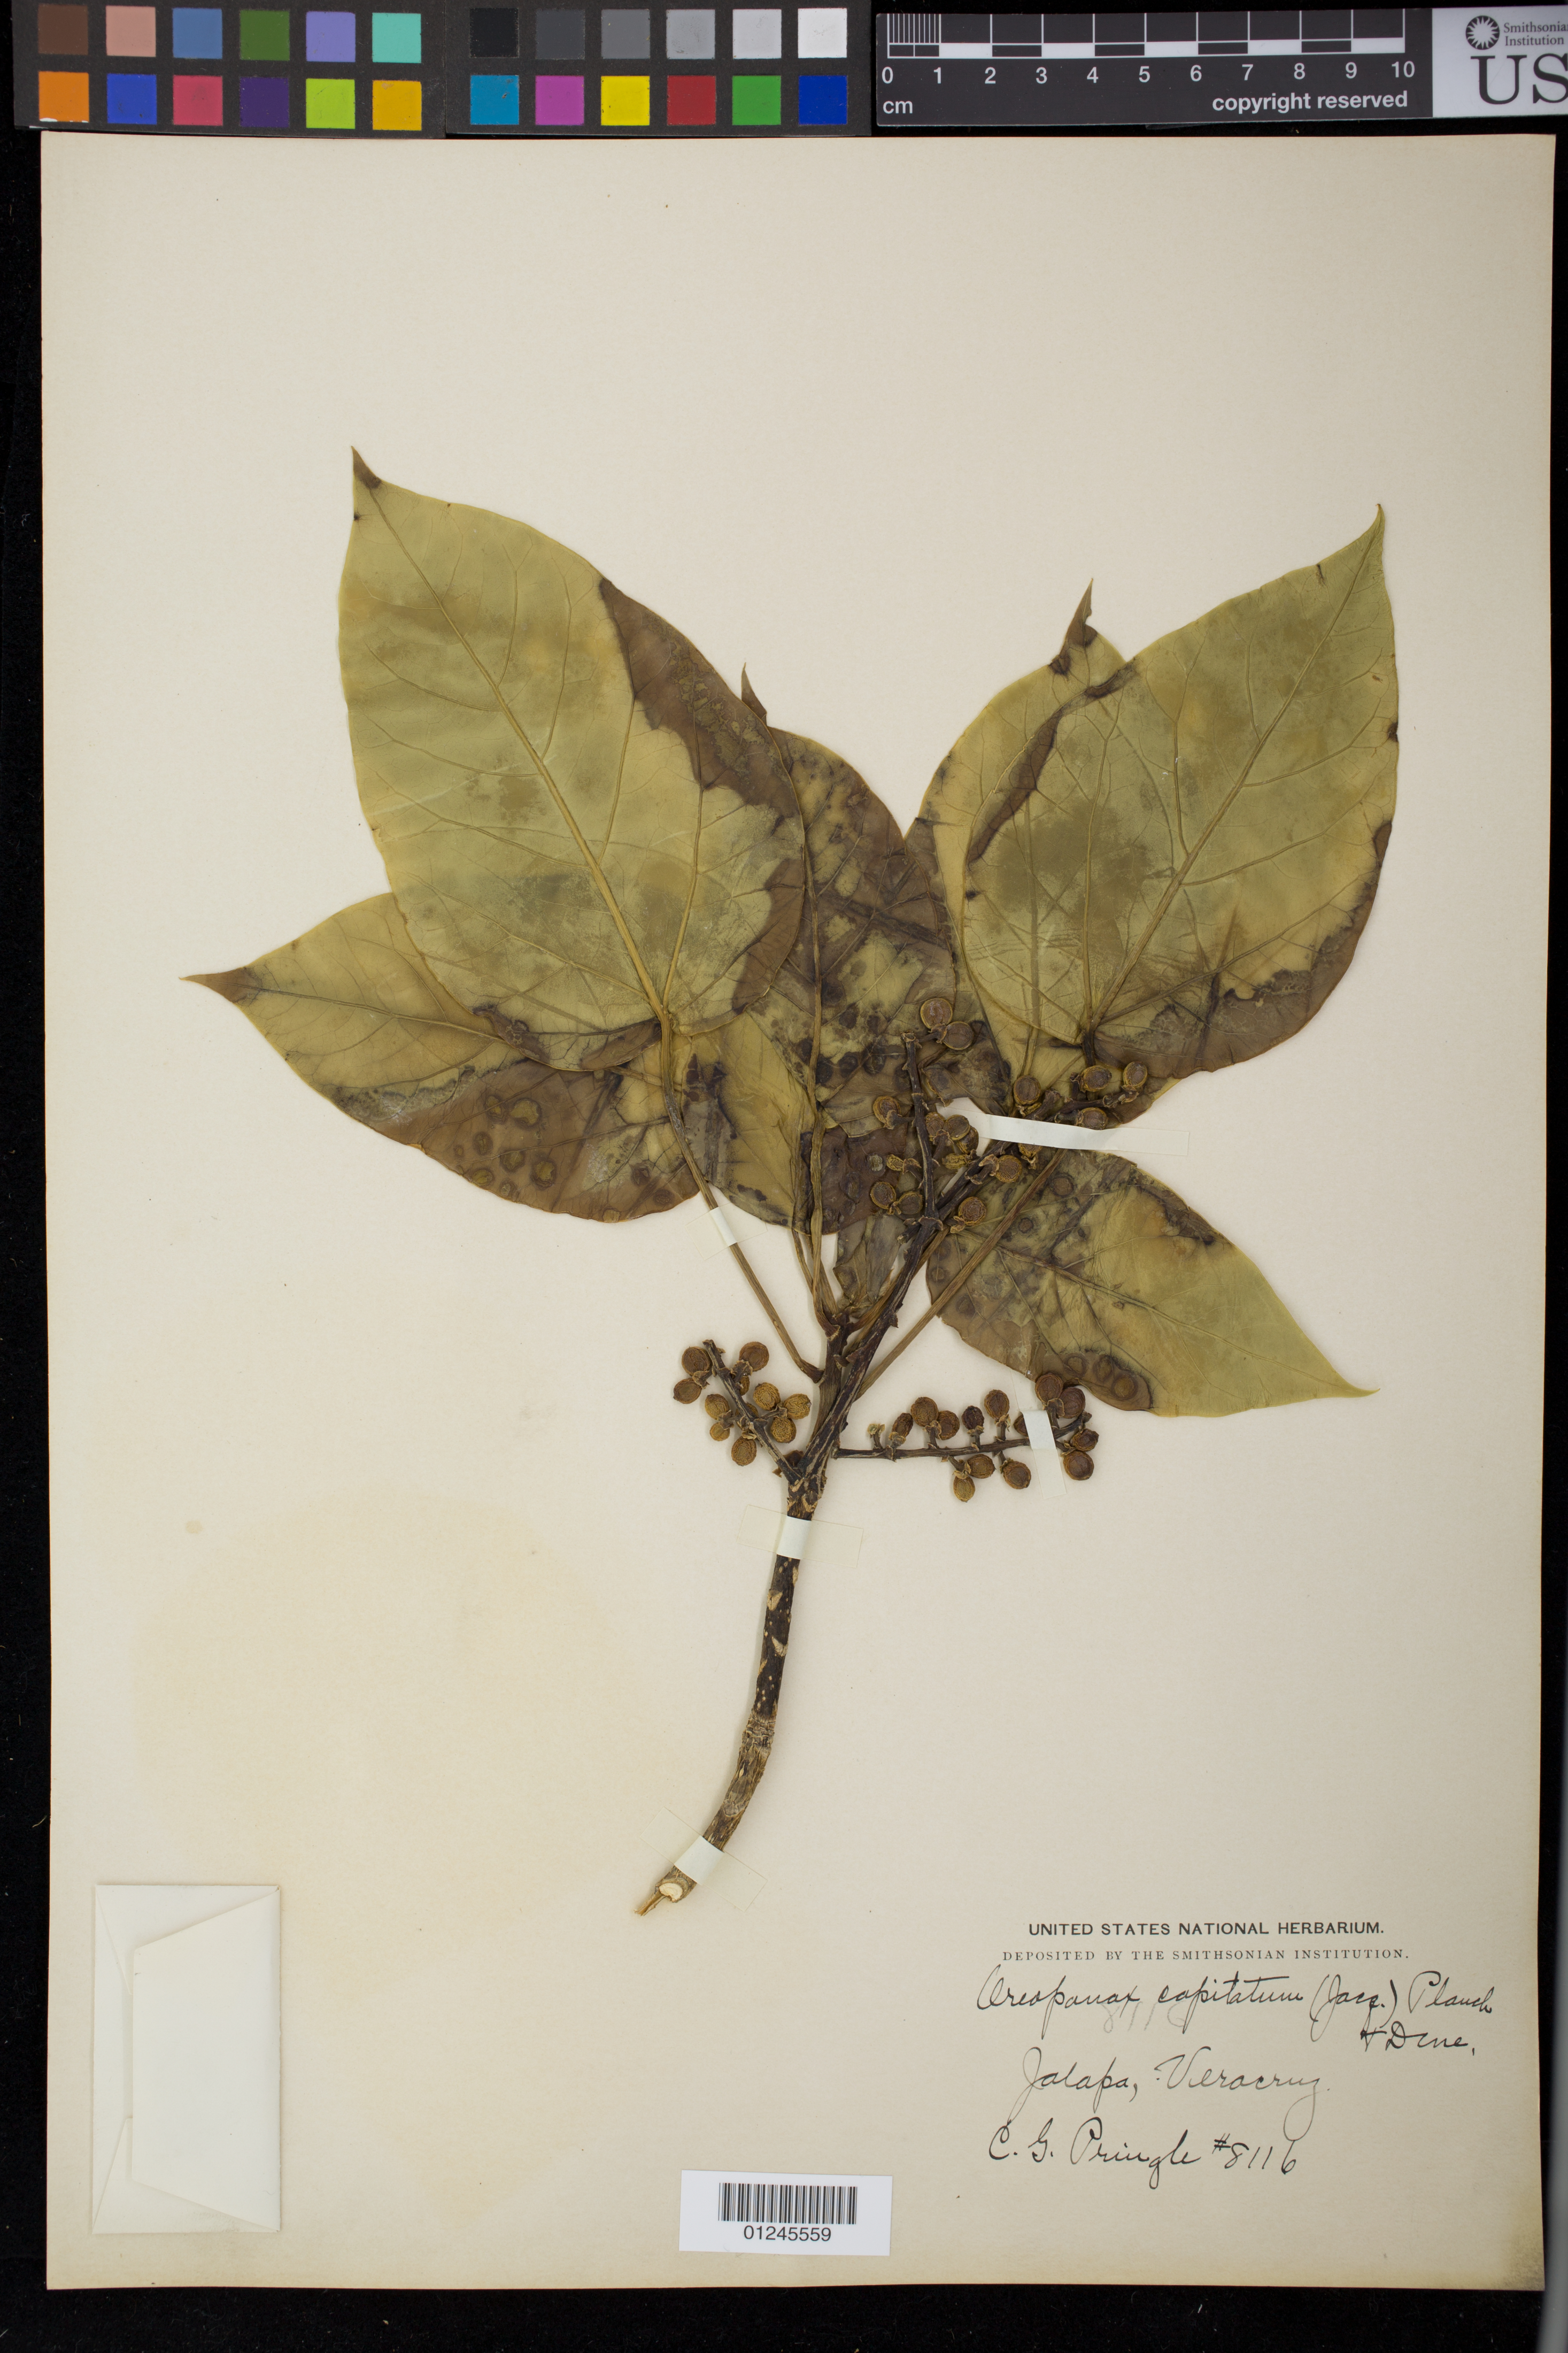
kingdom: Plantae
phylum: Tracheophyta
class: Magnoliopsida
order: Apiales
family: Araliaceae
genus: Oreopanax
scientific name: Oreopanax capitatus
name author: (Jacq.) Decne. & Planch.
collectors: C. G. Pringle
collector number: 8116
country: Mexico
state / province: Veracruz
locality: Jalapa